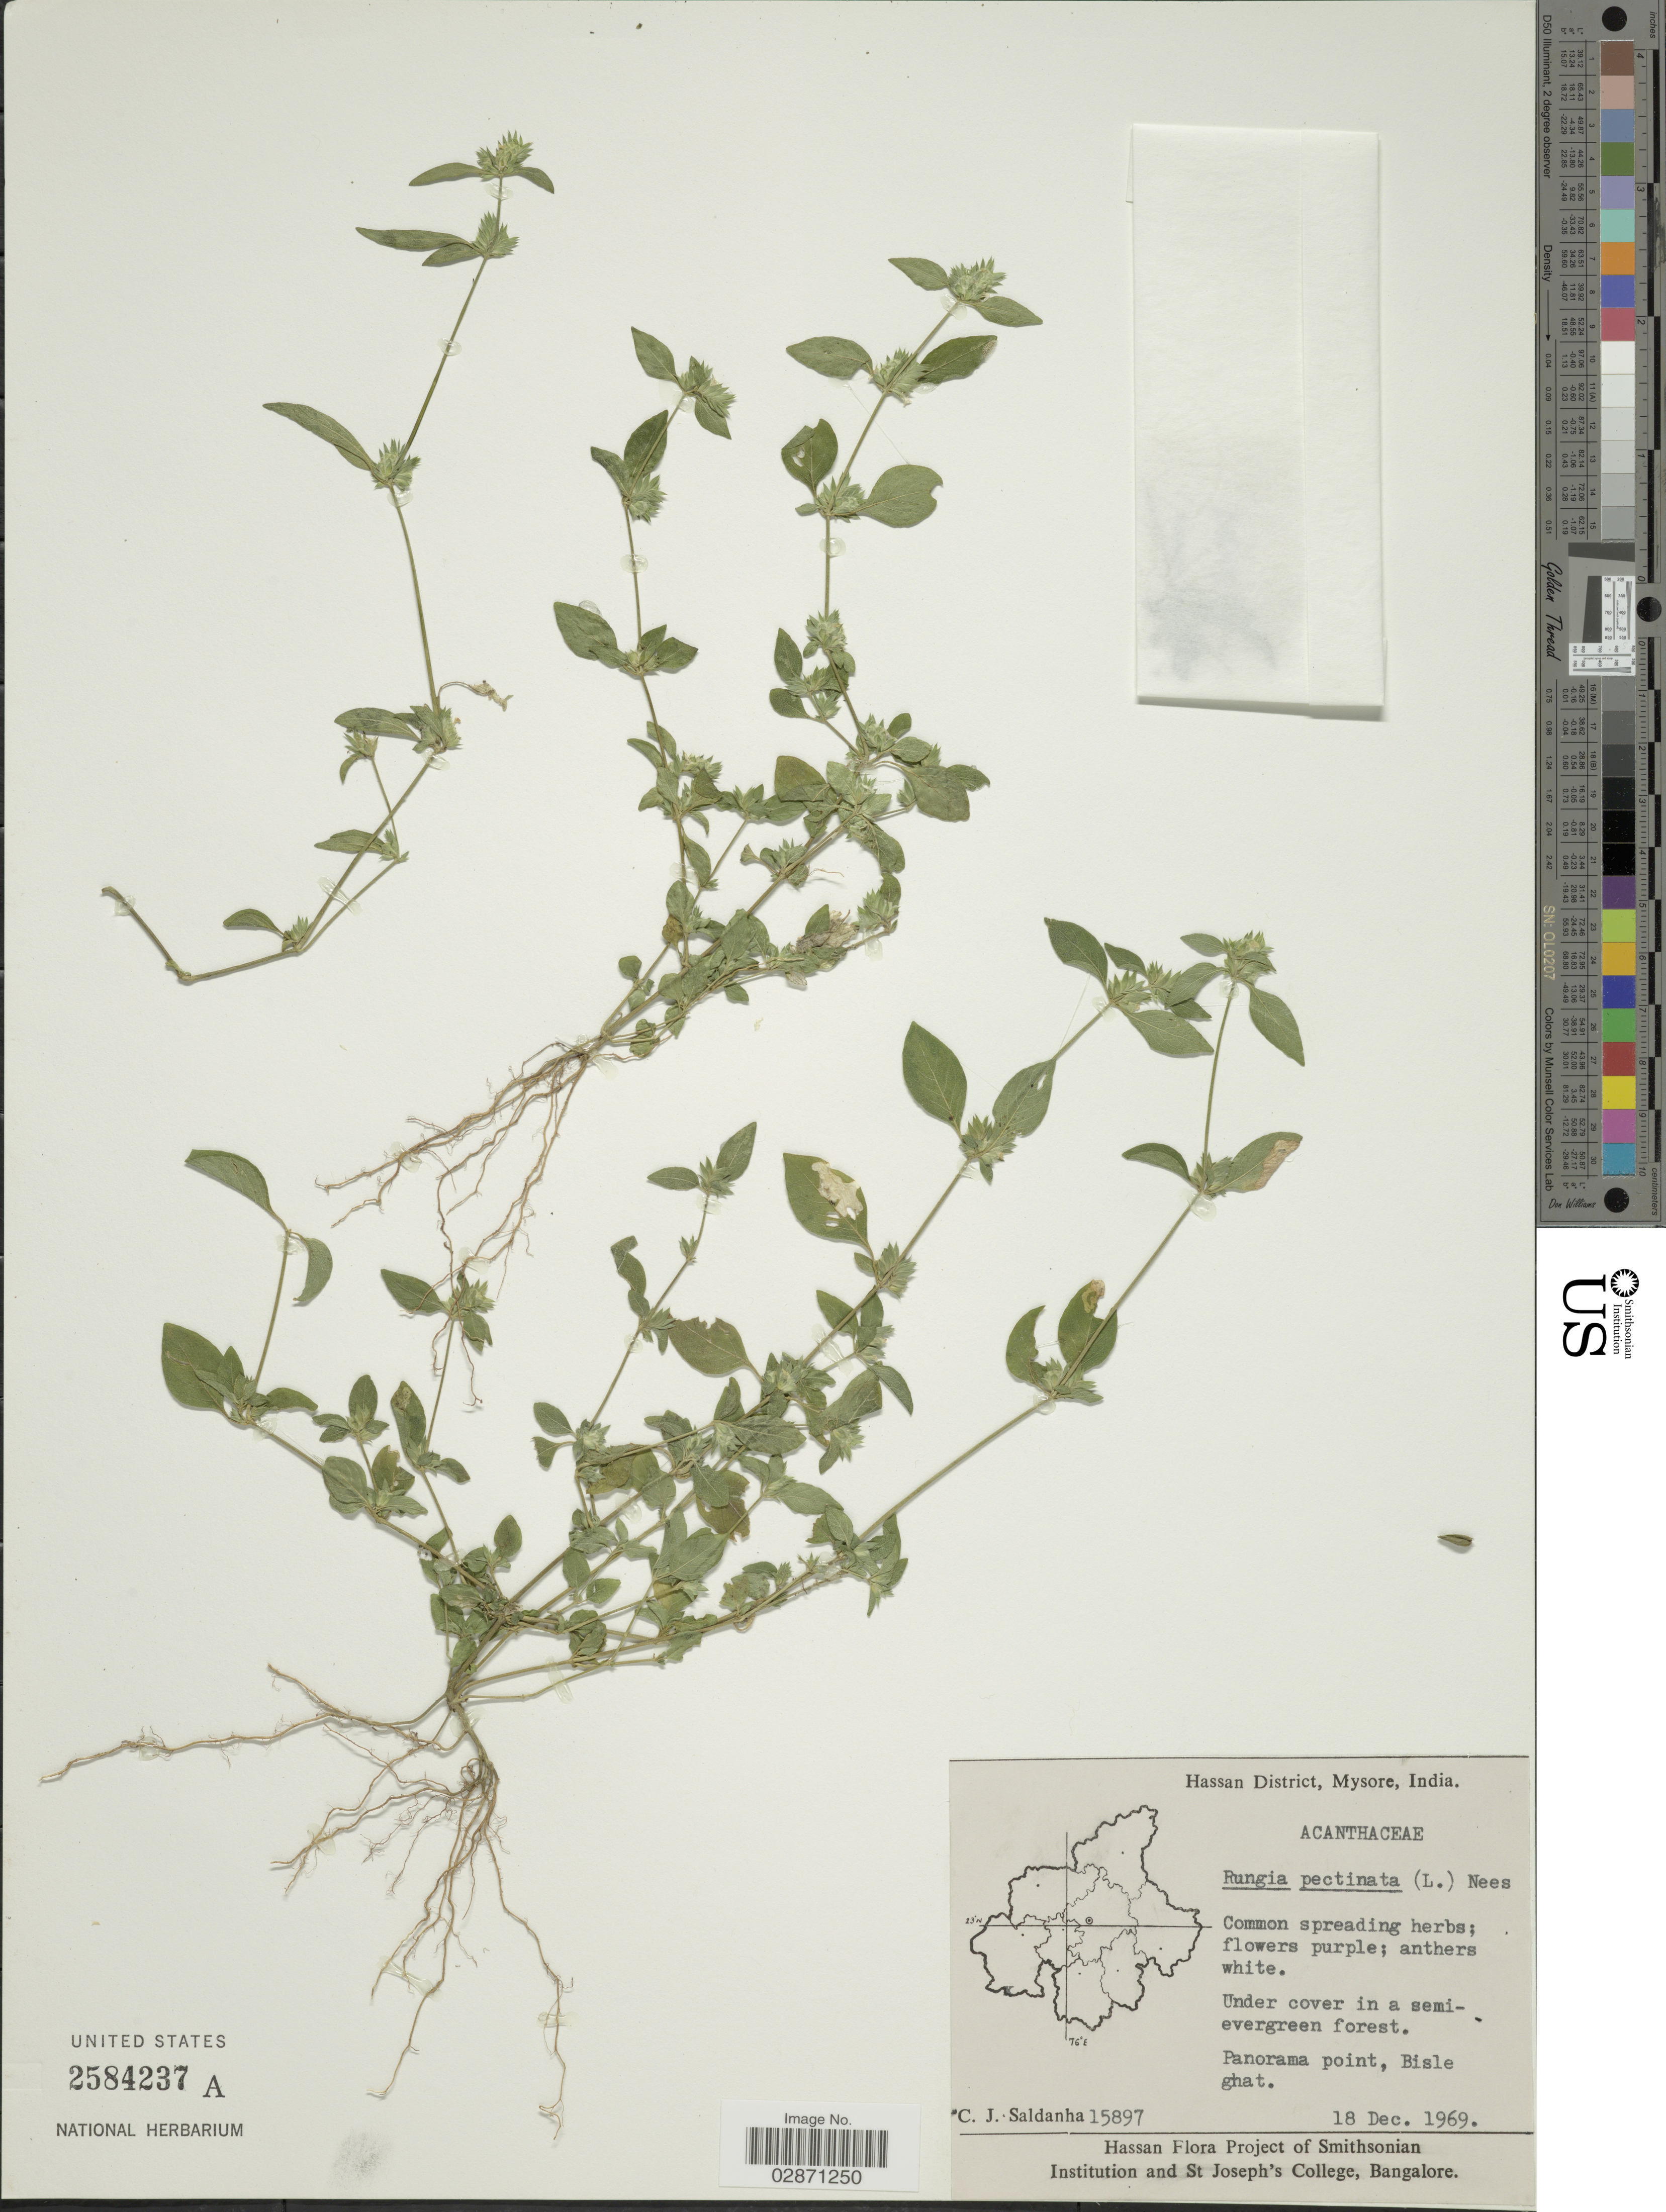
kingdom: Plantae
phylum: Tracheophyta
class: Magnoliopsida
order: Lamiales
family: Acanthaceae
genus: Rungia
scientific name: Rungia pectinata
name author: Nees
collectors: C. J. Saldanha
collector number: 15897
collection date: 1969-12-18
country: India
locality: Hassan District, Mysore. Panorama point, Bisle ghat.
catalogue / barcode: US 2584237A